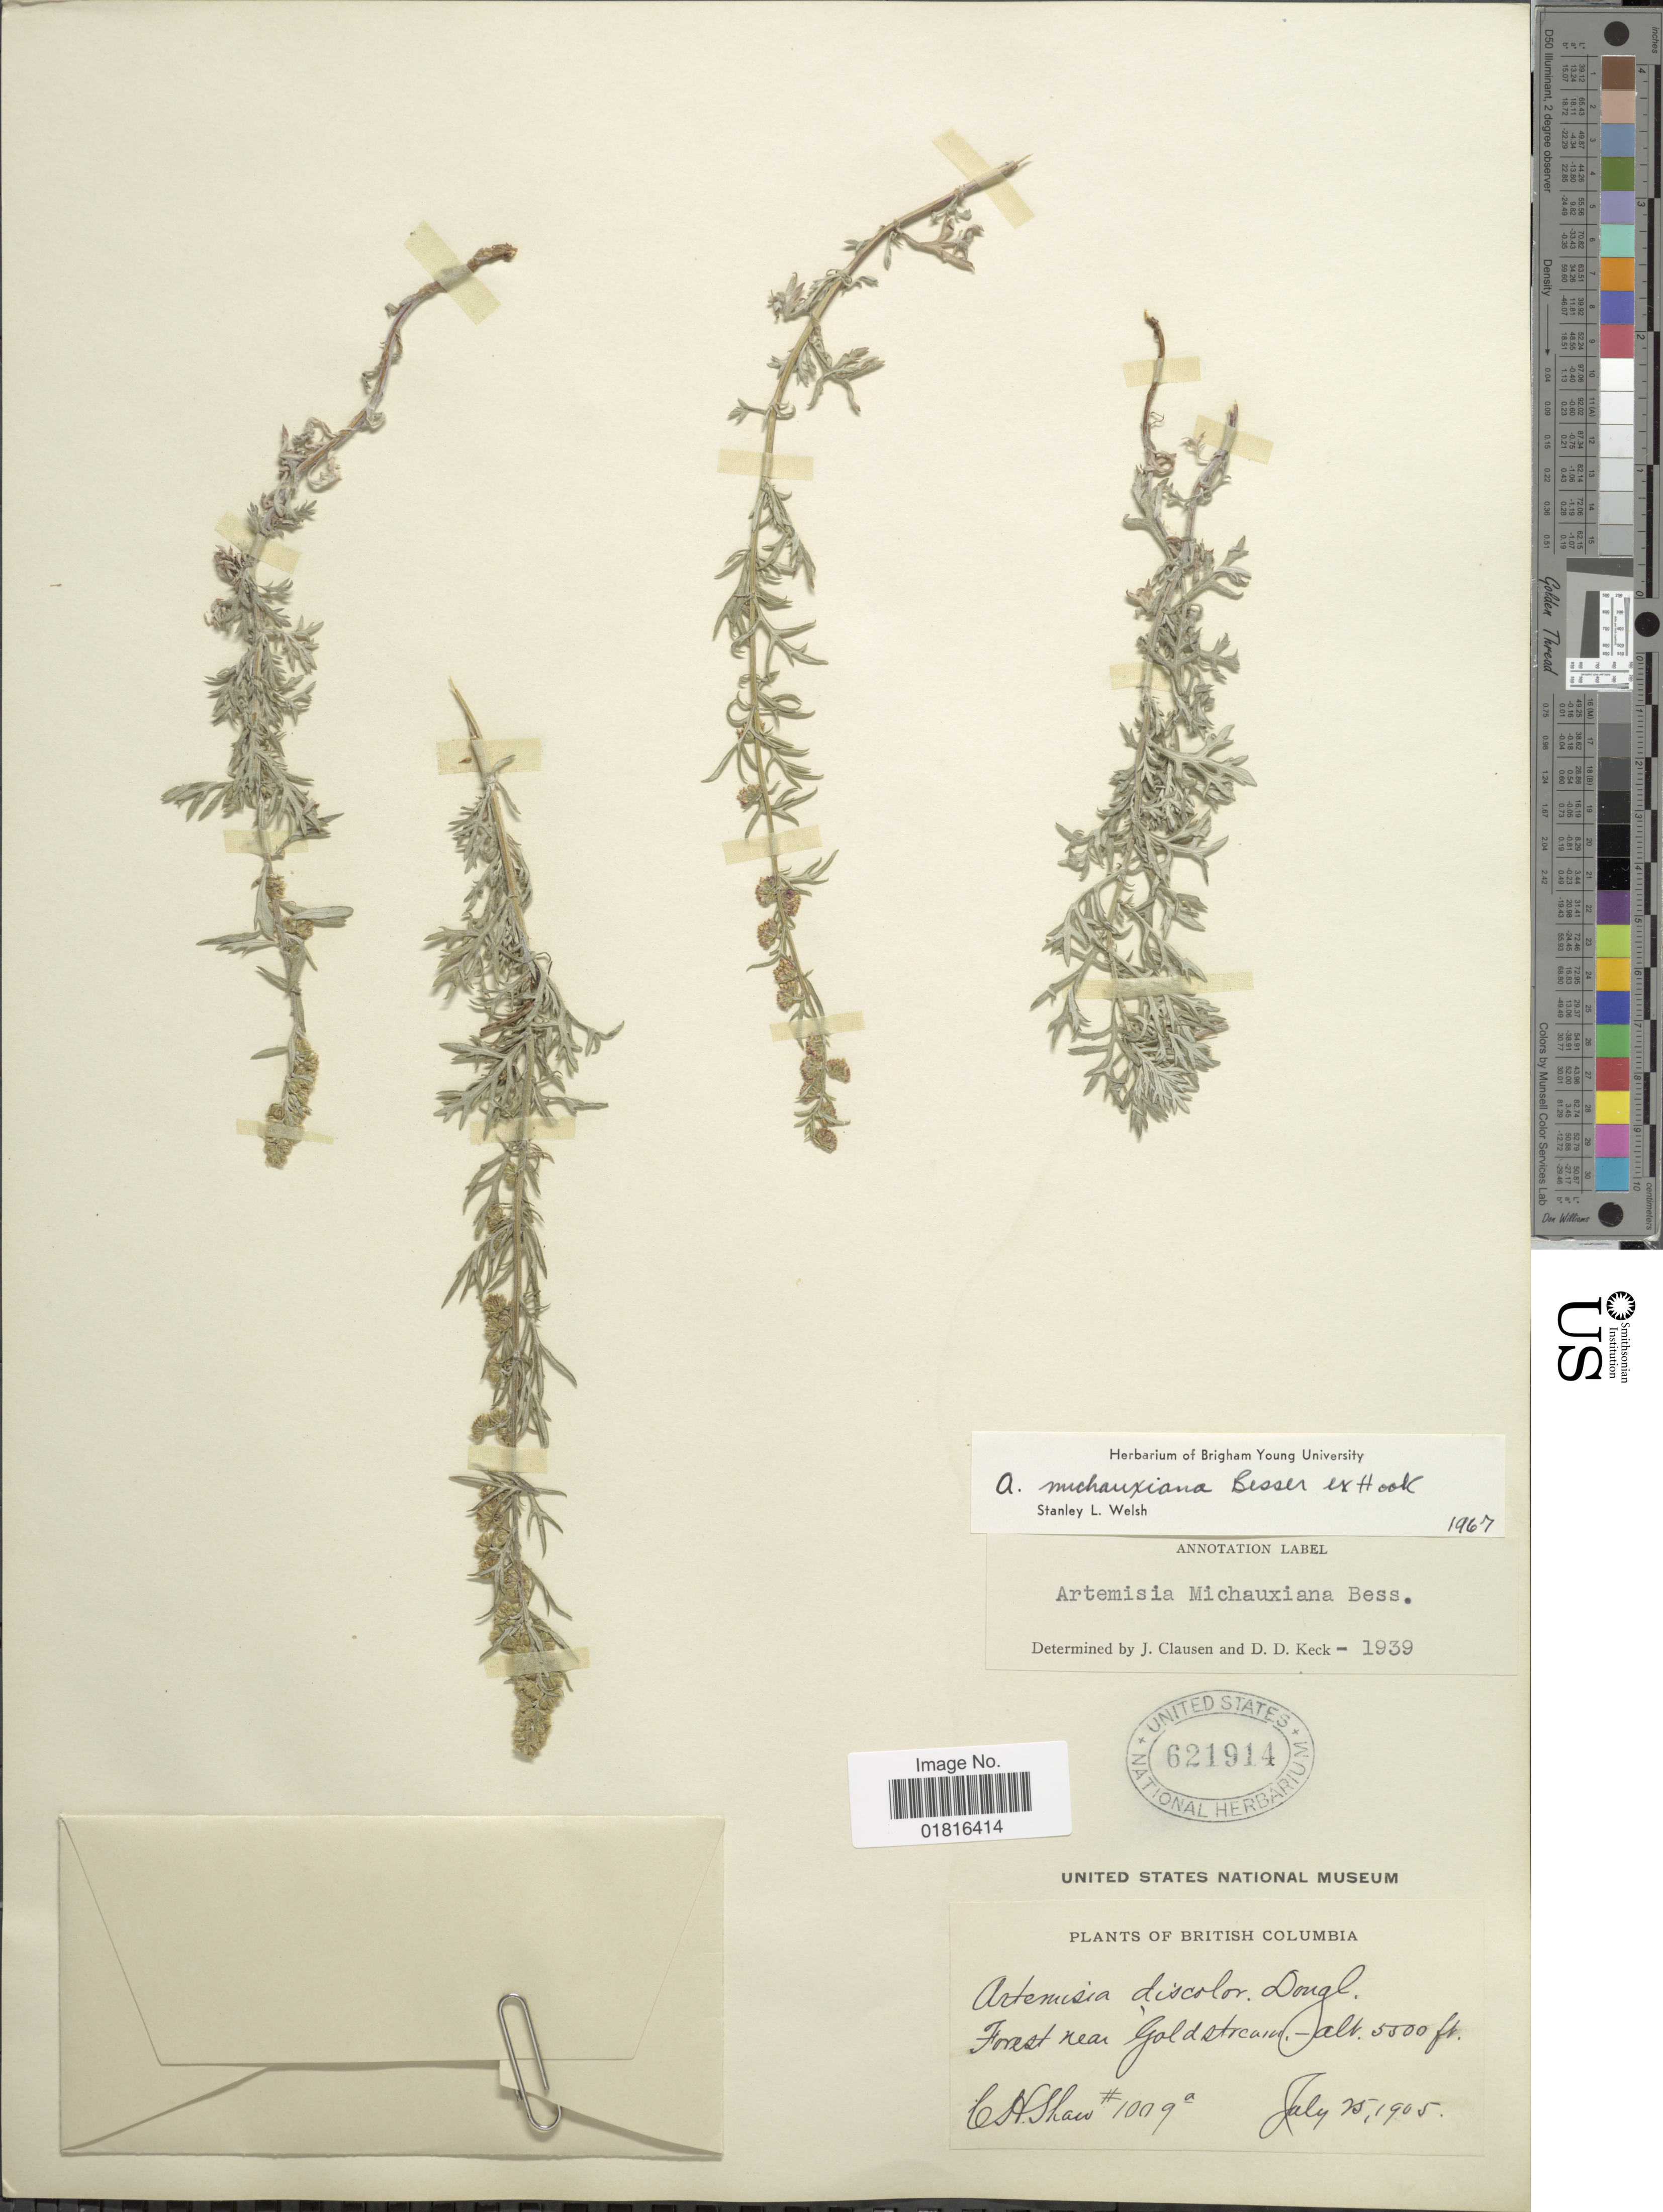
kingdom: Plantae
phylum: Tracheophyta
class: Magnoliopsida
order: Asterales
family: Asteraceae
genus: Artemisia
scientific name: Artemisia michauxiana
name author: Besser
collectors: C. H. Shaw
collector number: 1009a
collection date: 1905-07-25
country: Canada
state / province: British Columbia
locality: Forest near Goldstream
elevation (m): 1676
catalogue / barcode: US 621914